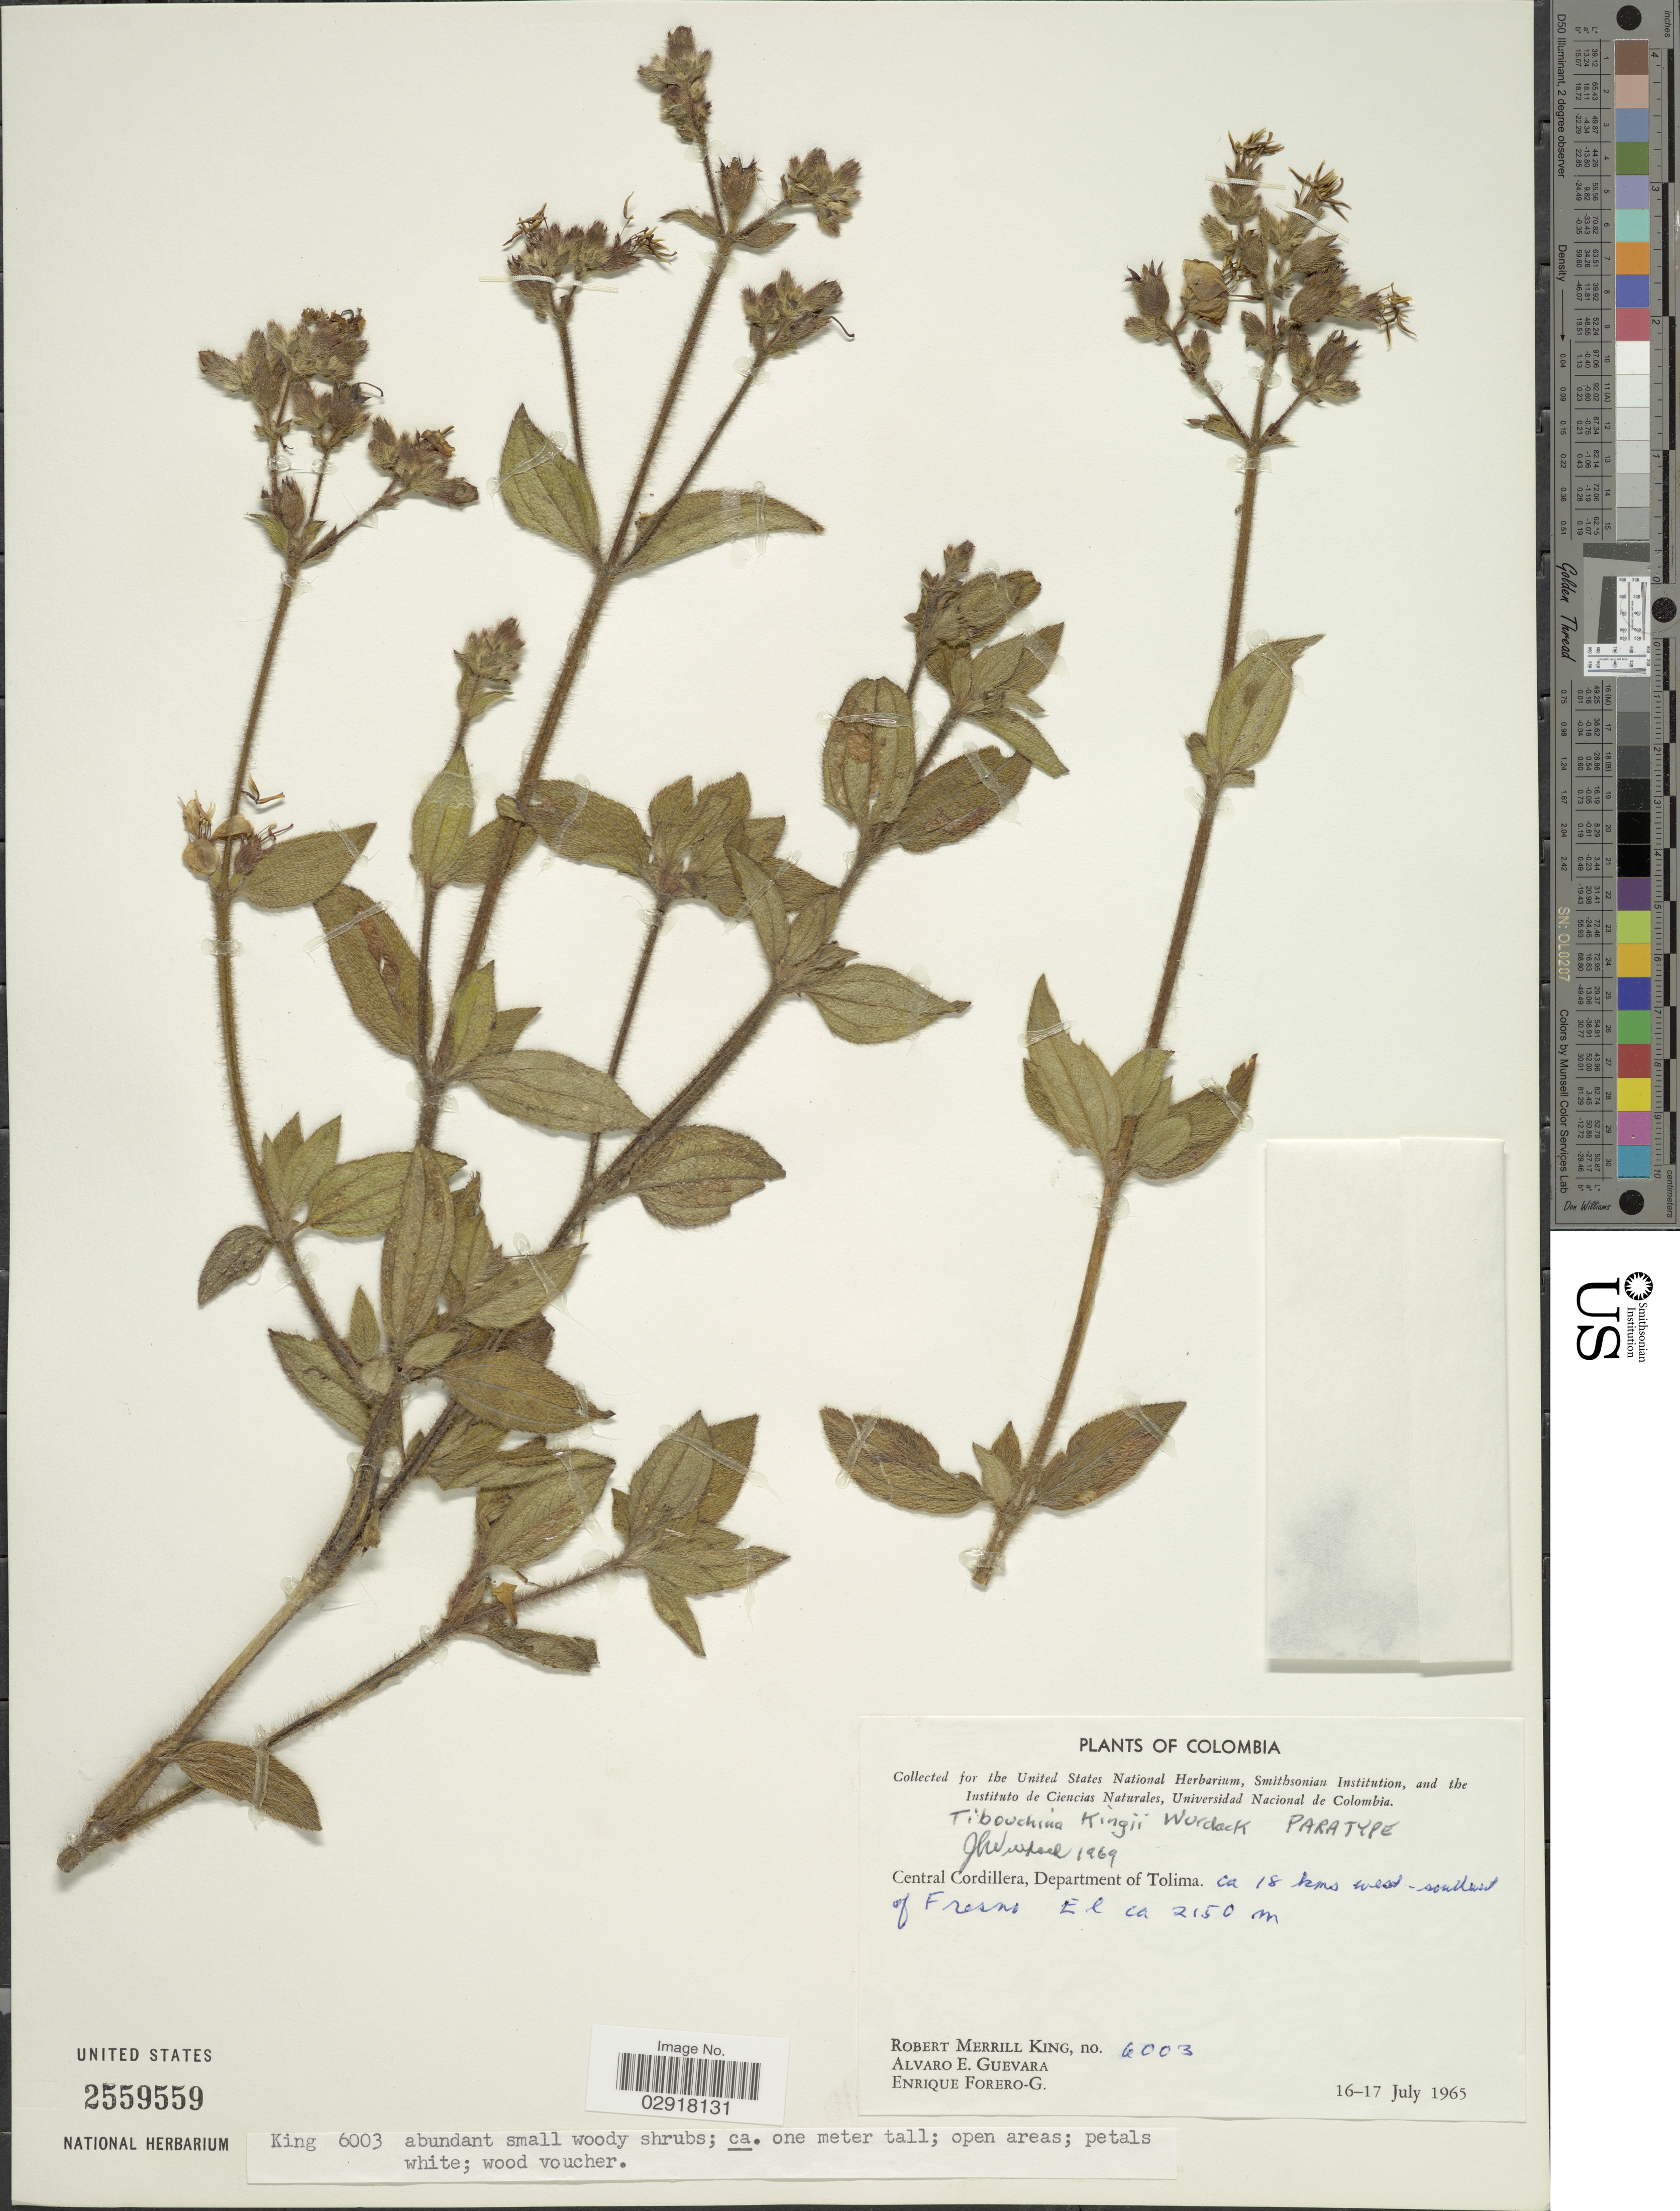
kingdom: Plantae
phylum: Tracheophyta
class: Magnoliopsida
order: Myrtales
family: Melastomataceae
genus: Chaetogastra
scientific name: Chaetogastra kingii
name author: (Wurdack) P.J.F. Guim. & Michelang.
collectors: R. M. King, A. E. Guevara & E. Forero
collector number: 6003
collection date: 1965-07-16/1965-07-17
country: Colombia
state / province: Tolima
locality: Central Cordilleram Department of Tolima. Ca 18 km west-southeast of Fresno.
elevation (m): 2150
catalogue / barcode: US 2559559